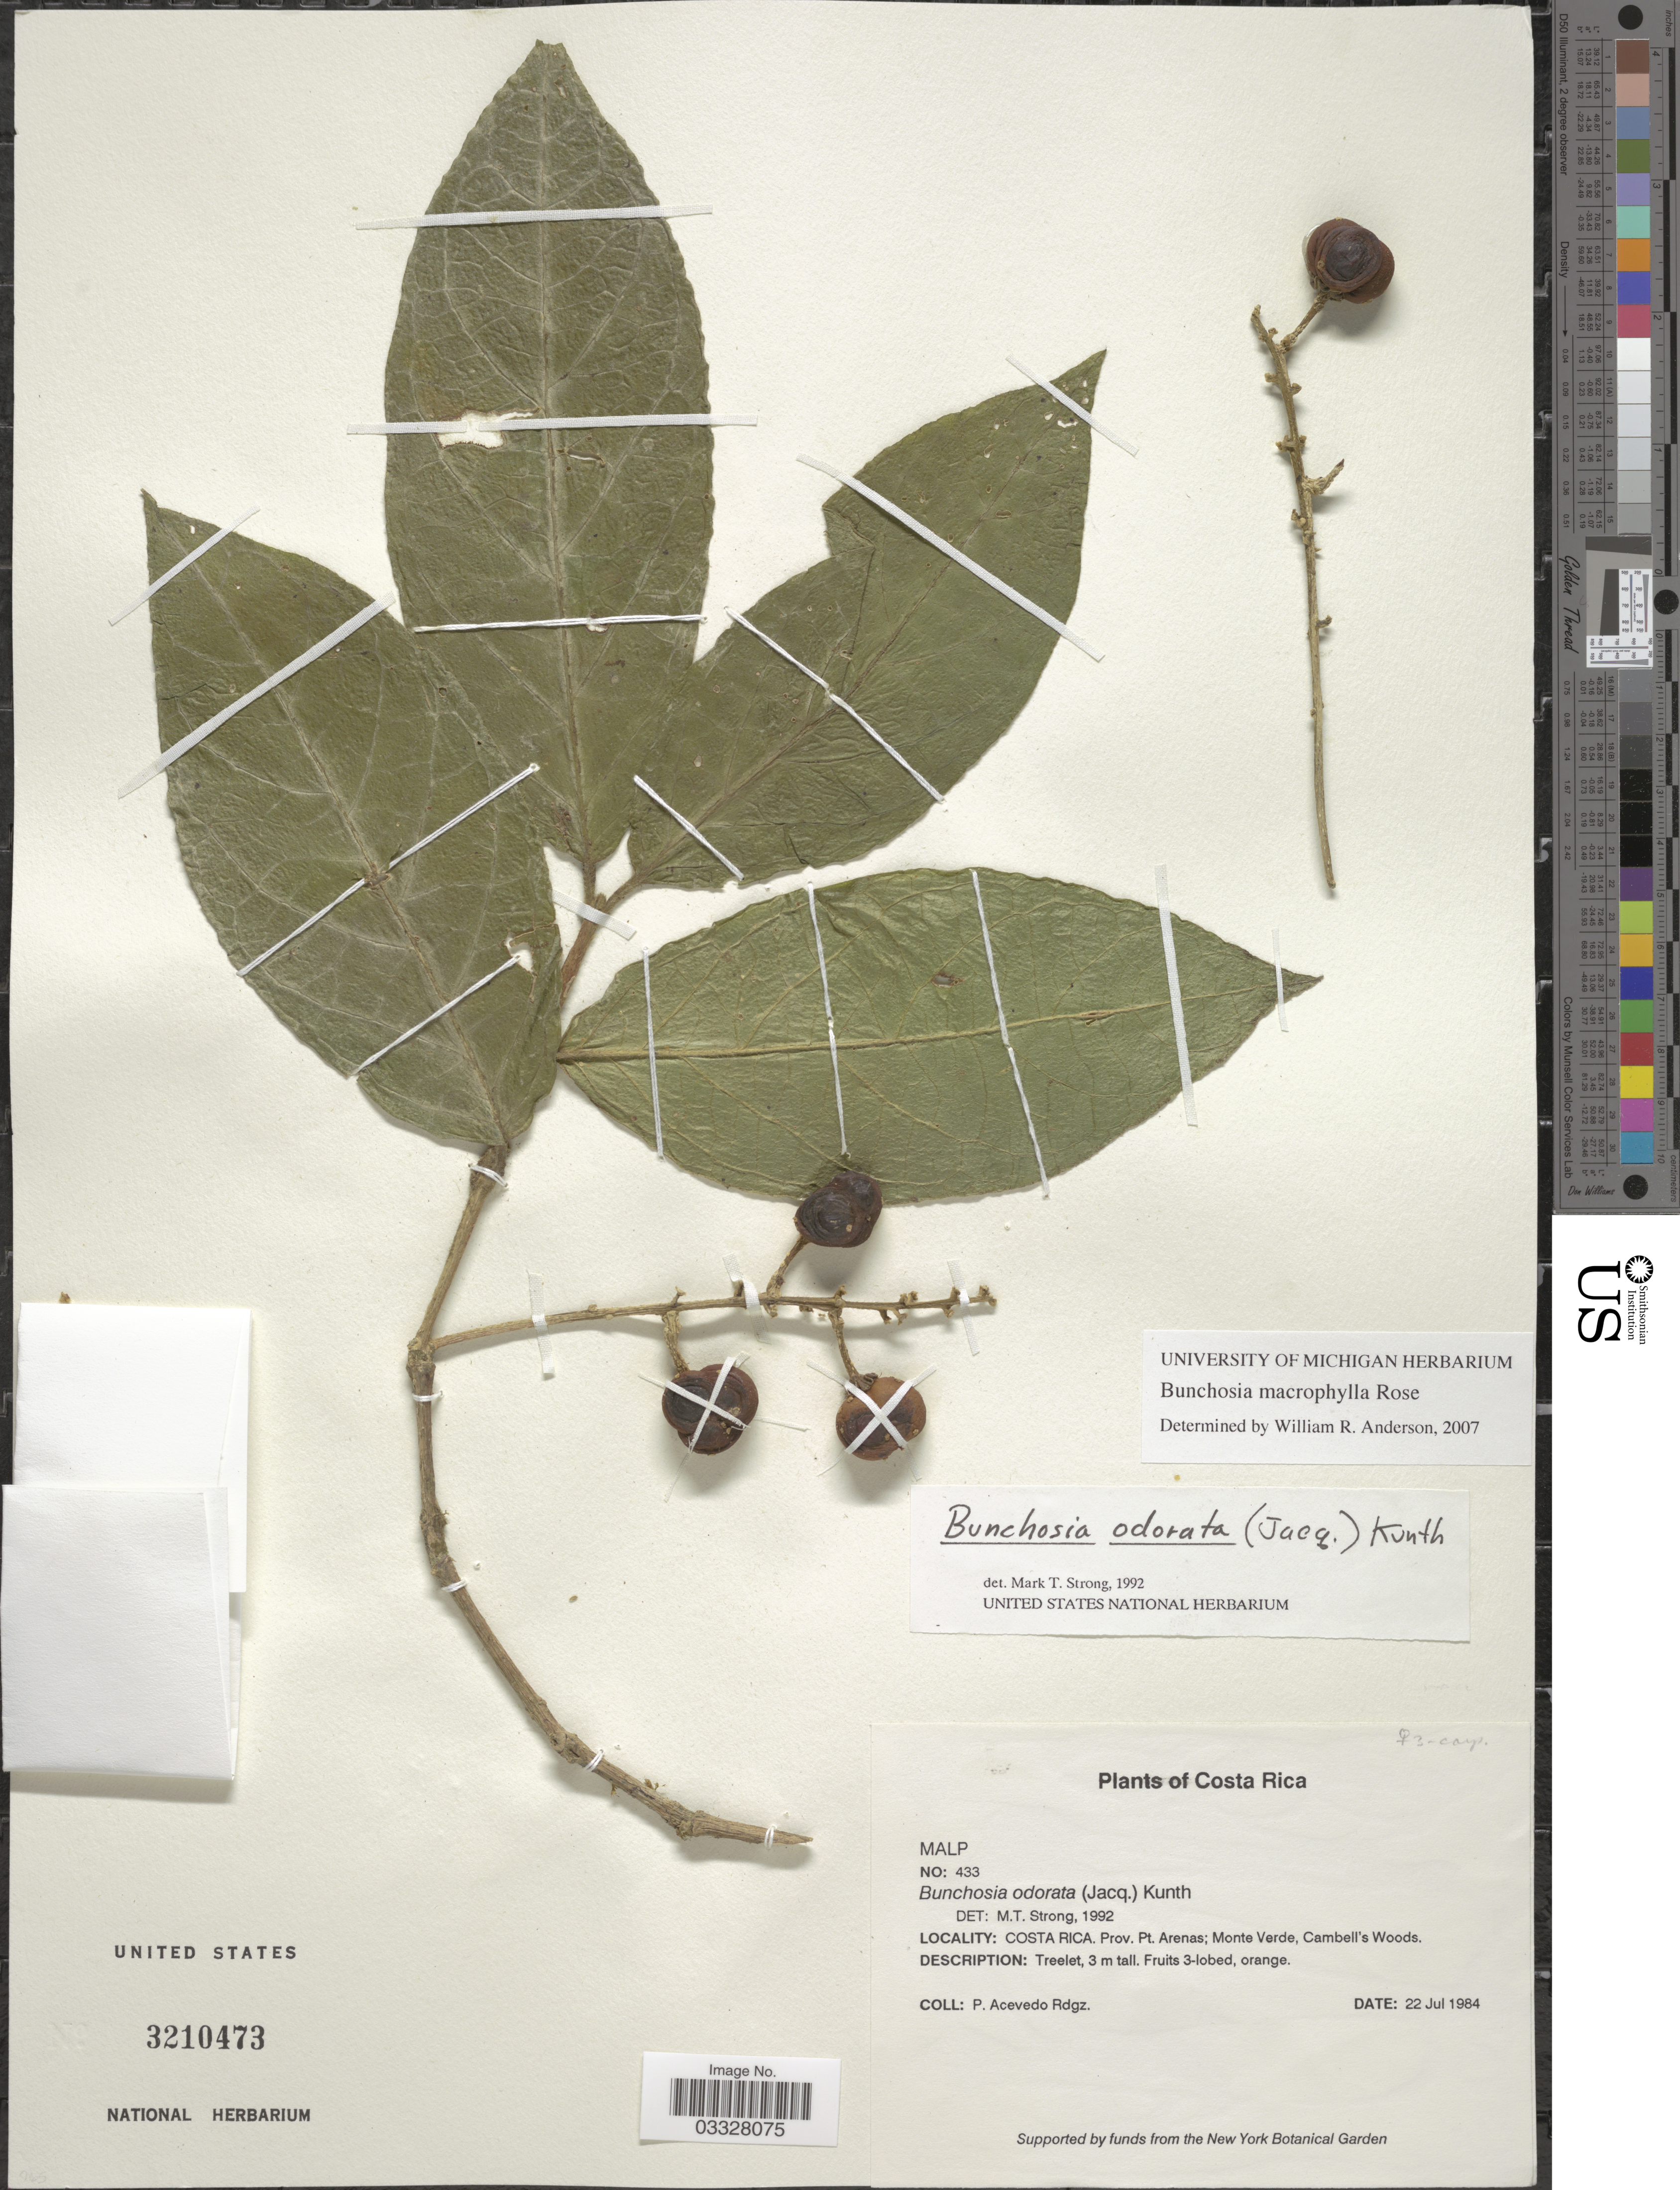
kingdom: Plantae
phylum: Tracheophyta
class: Magnoliopsida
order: Malpighiales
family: Malpighiaceae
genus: Bunchosia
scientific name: Bunchosia macrophylla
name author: Rose ex Donn. Sm. in Pittier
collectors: P. Acevedo-Rodr.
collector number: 433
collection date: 1984-07-22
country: Costa Rica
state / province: Puntarenas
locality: Prov. Pt. Arenas; Monte Verde, Cambell's Woods.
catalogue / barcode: US 3210473